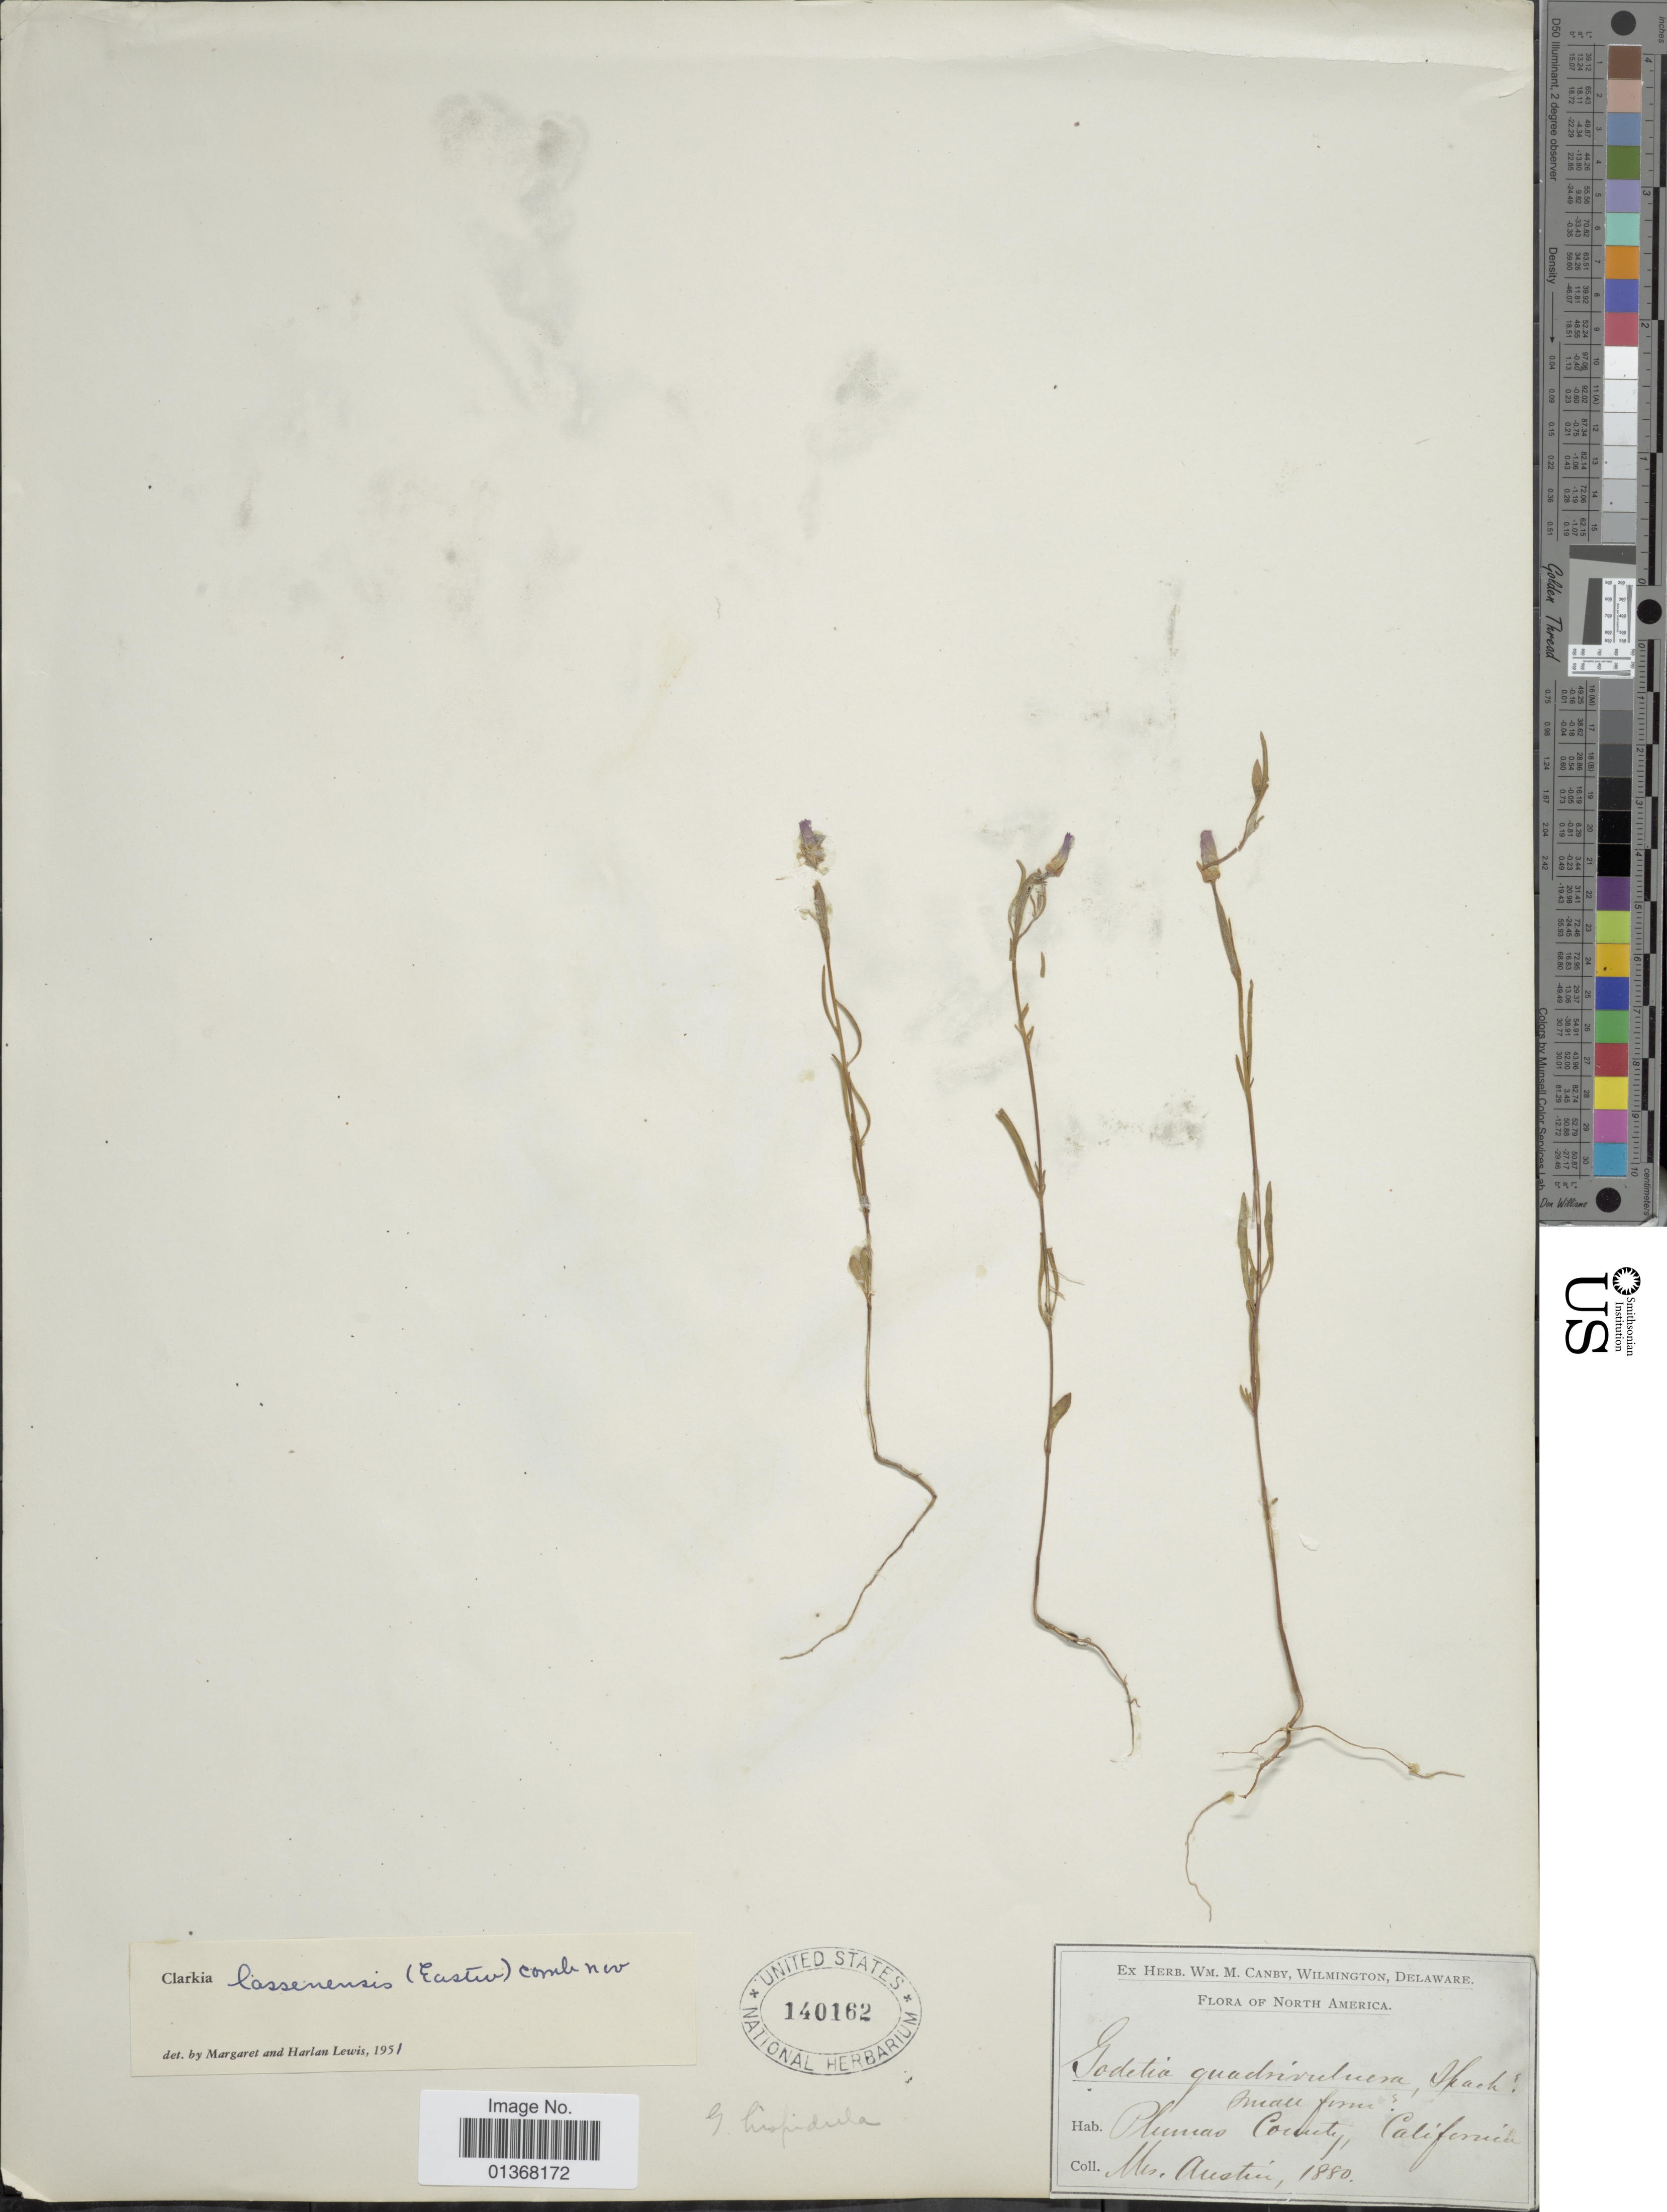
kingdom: Plantae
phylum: Tracheophyta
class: Magnoliopsida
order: Myrtales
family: Onagraceae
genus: Clarkia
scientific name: Clarkia lassenensis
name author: (Eastw.) F. H. Lewis & M.E. Lewis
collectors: Austin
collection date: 1880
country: United States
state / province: California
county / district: Plumas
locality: Plumas County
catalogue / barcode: US 140162